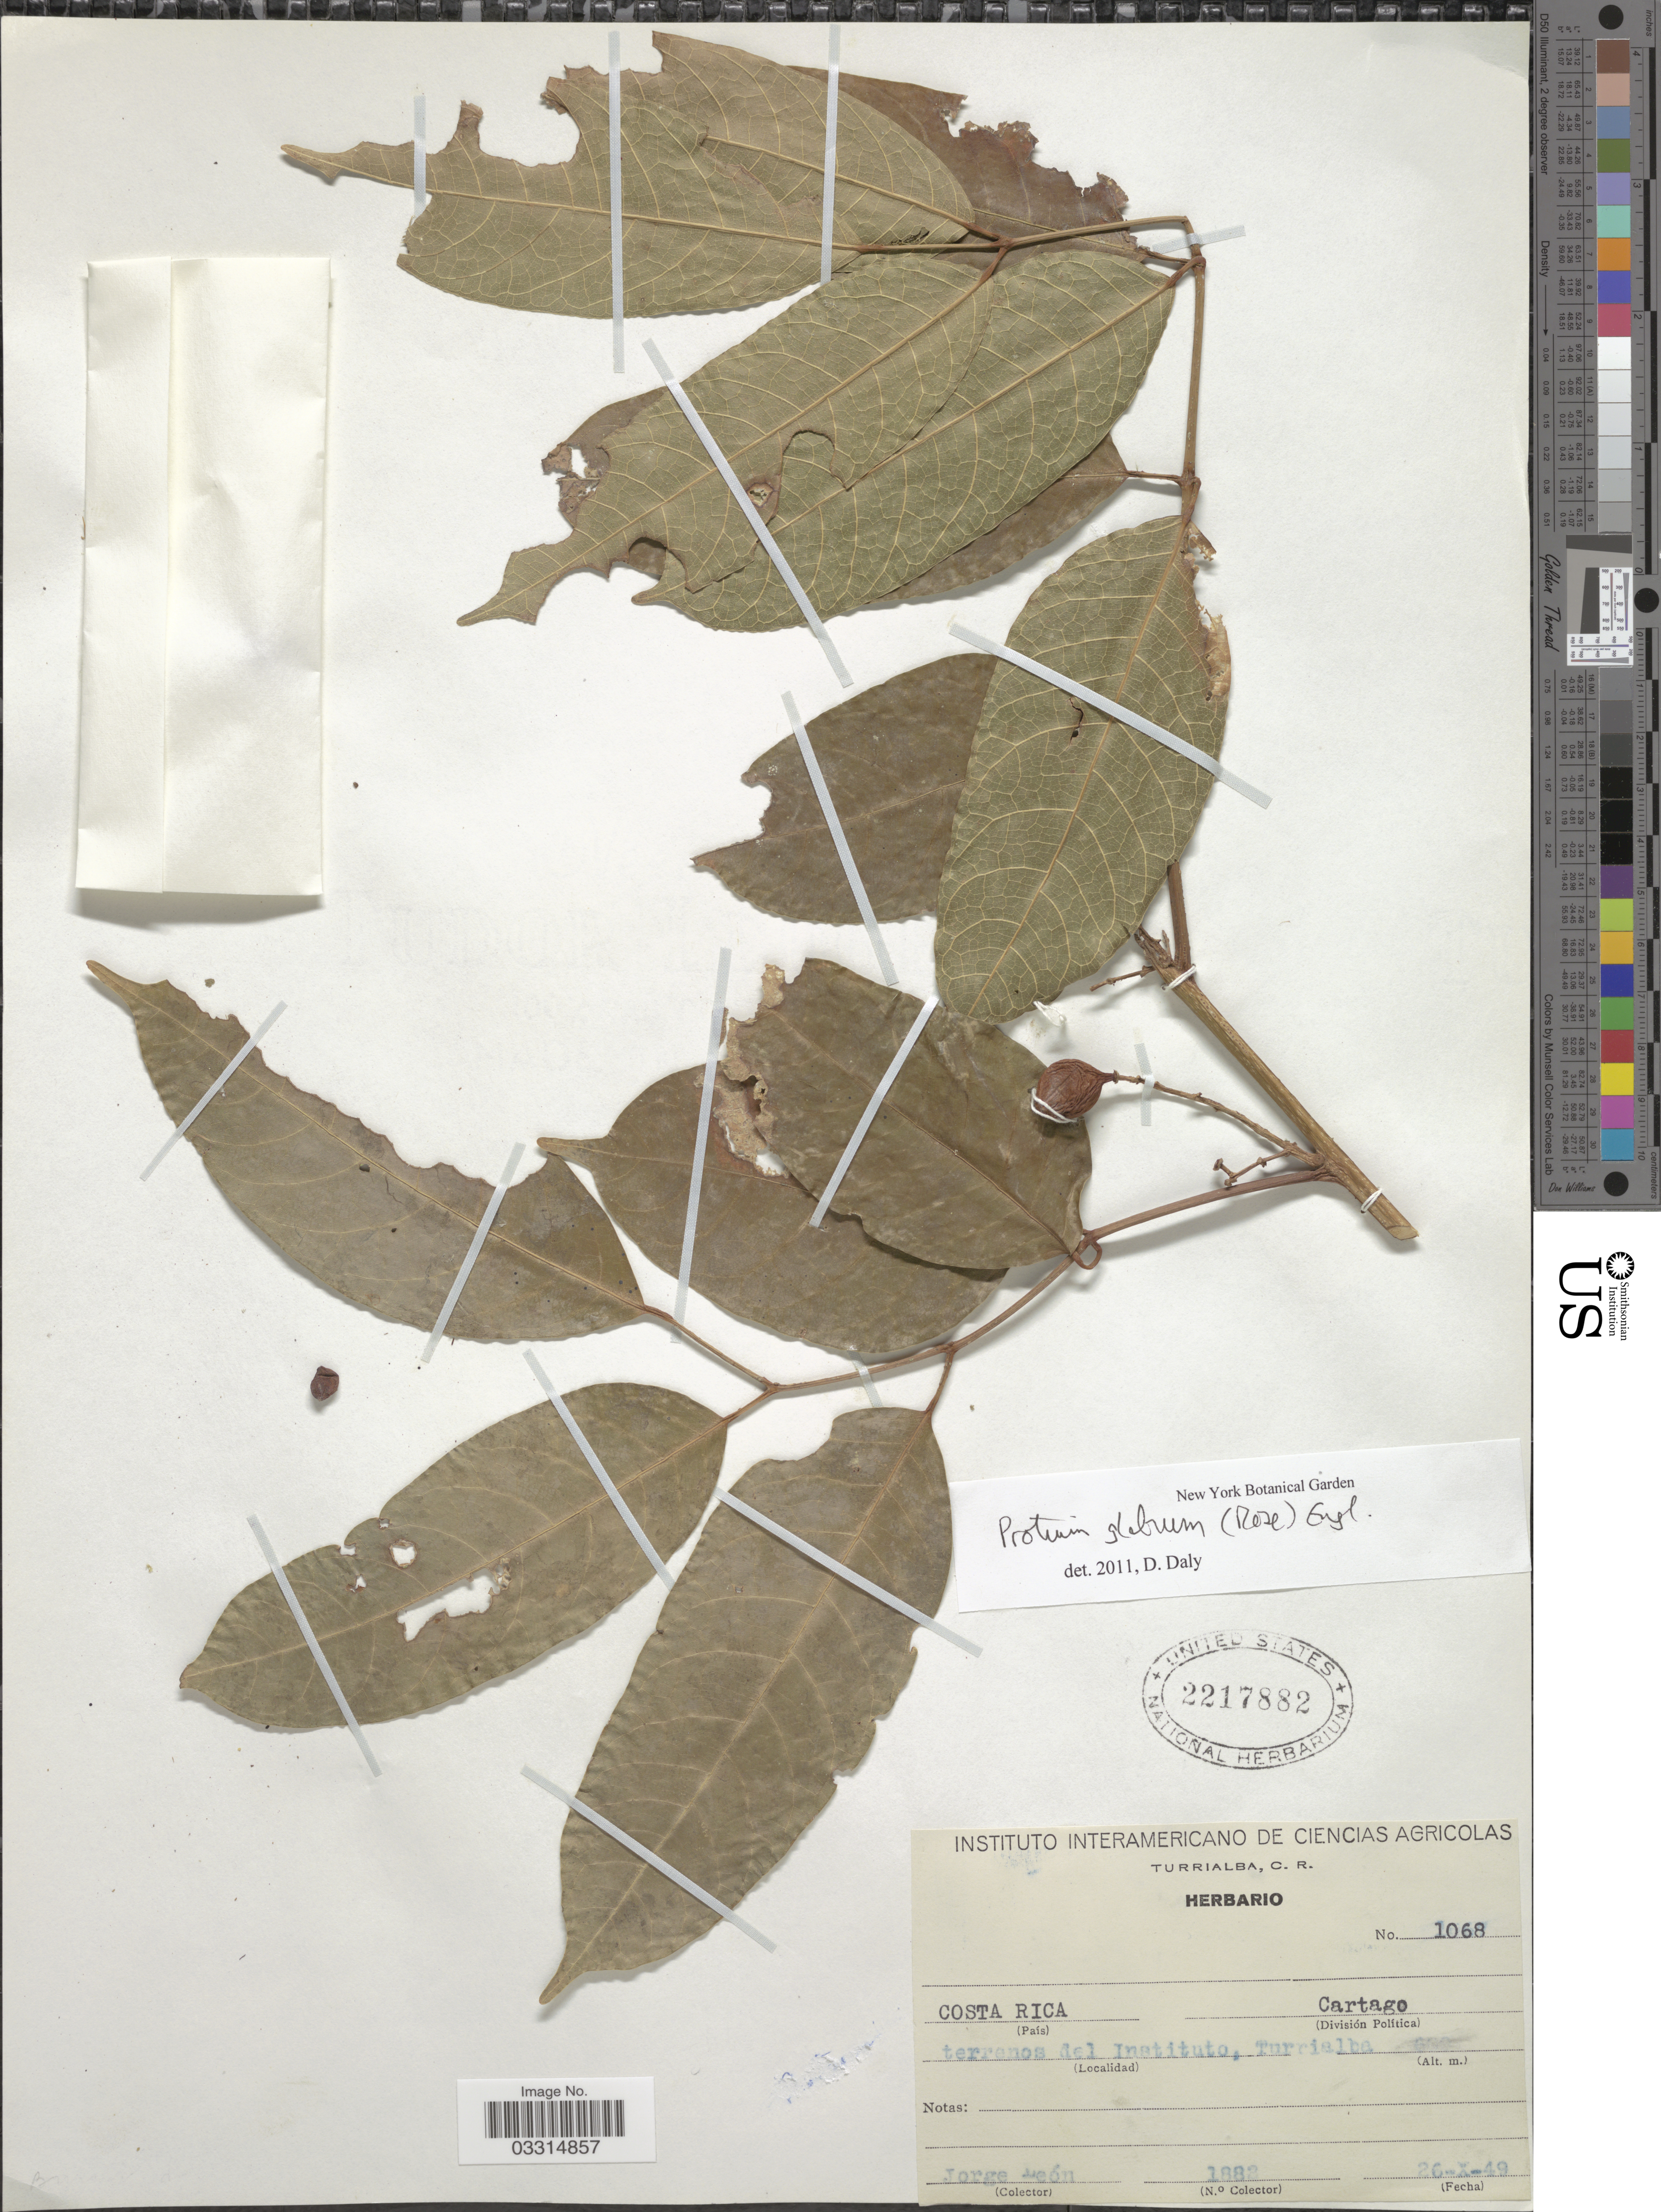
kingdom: Plantae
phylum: Tracheophyta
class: Magnoliopsida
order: Sapindales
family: Burseraceae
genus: Protium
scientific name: Protium glabrum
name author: (Rose) Engl.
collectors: J. León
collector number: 1882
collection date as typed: Transcribed d/m/y: 26/10/49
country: Costa Rica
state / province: Cartago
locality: Cartago (División Política).Terrenos del Instituto, Turrialba.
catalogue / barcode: US 2217882